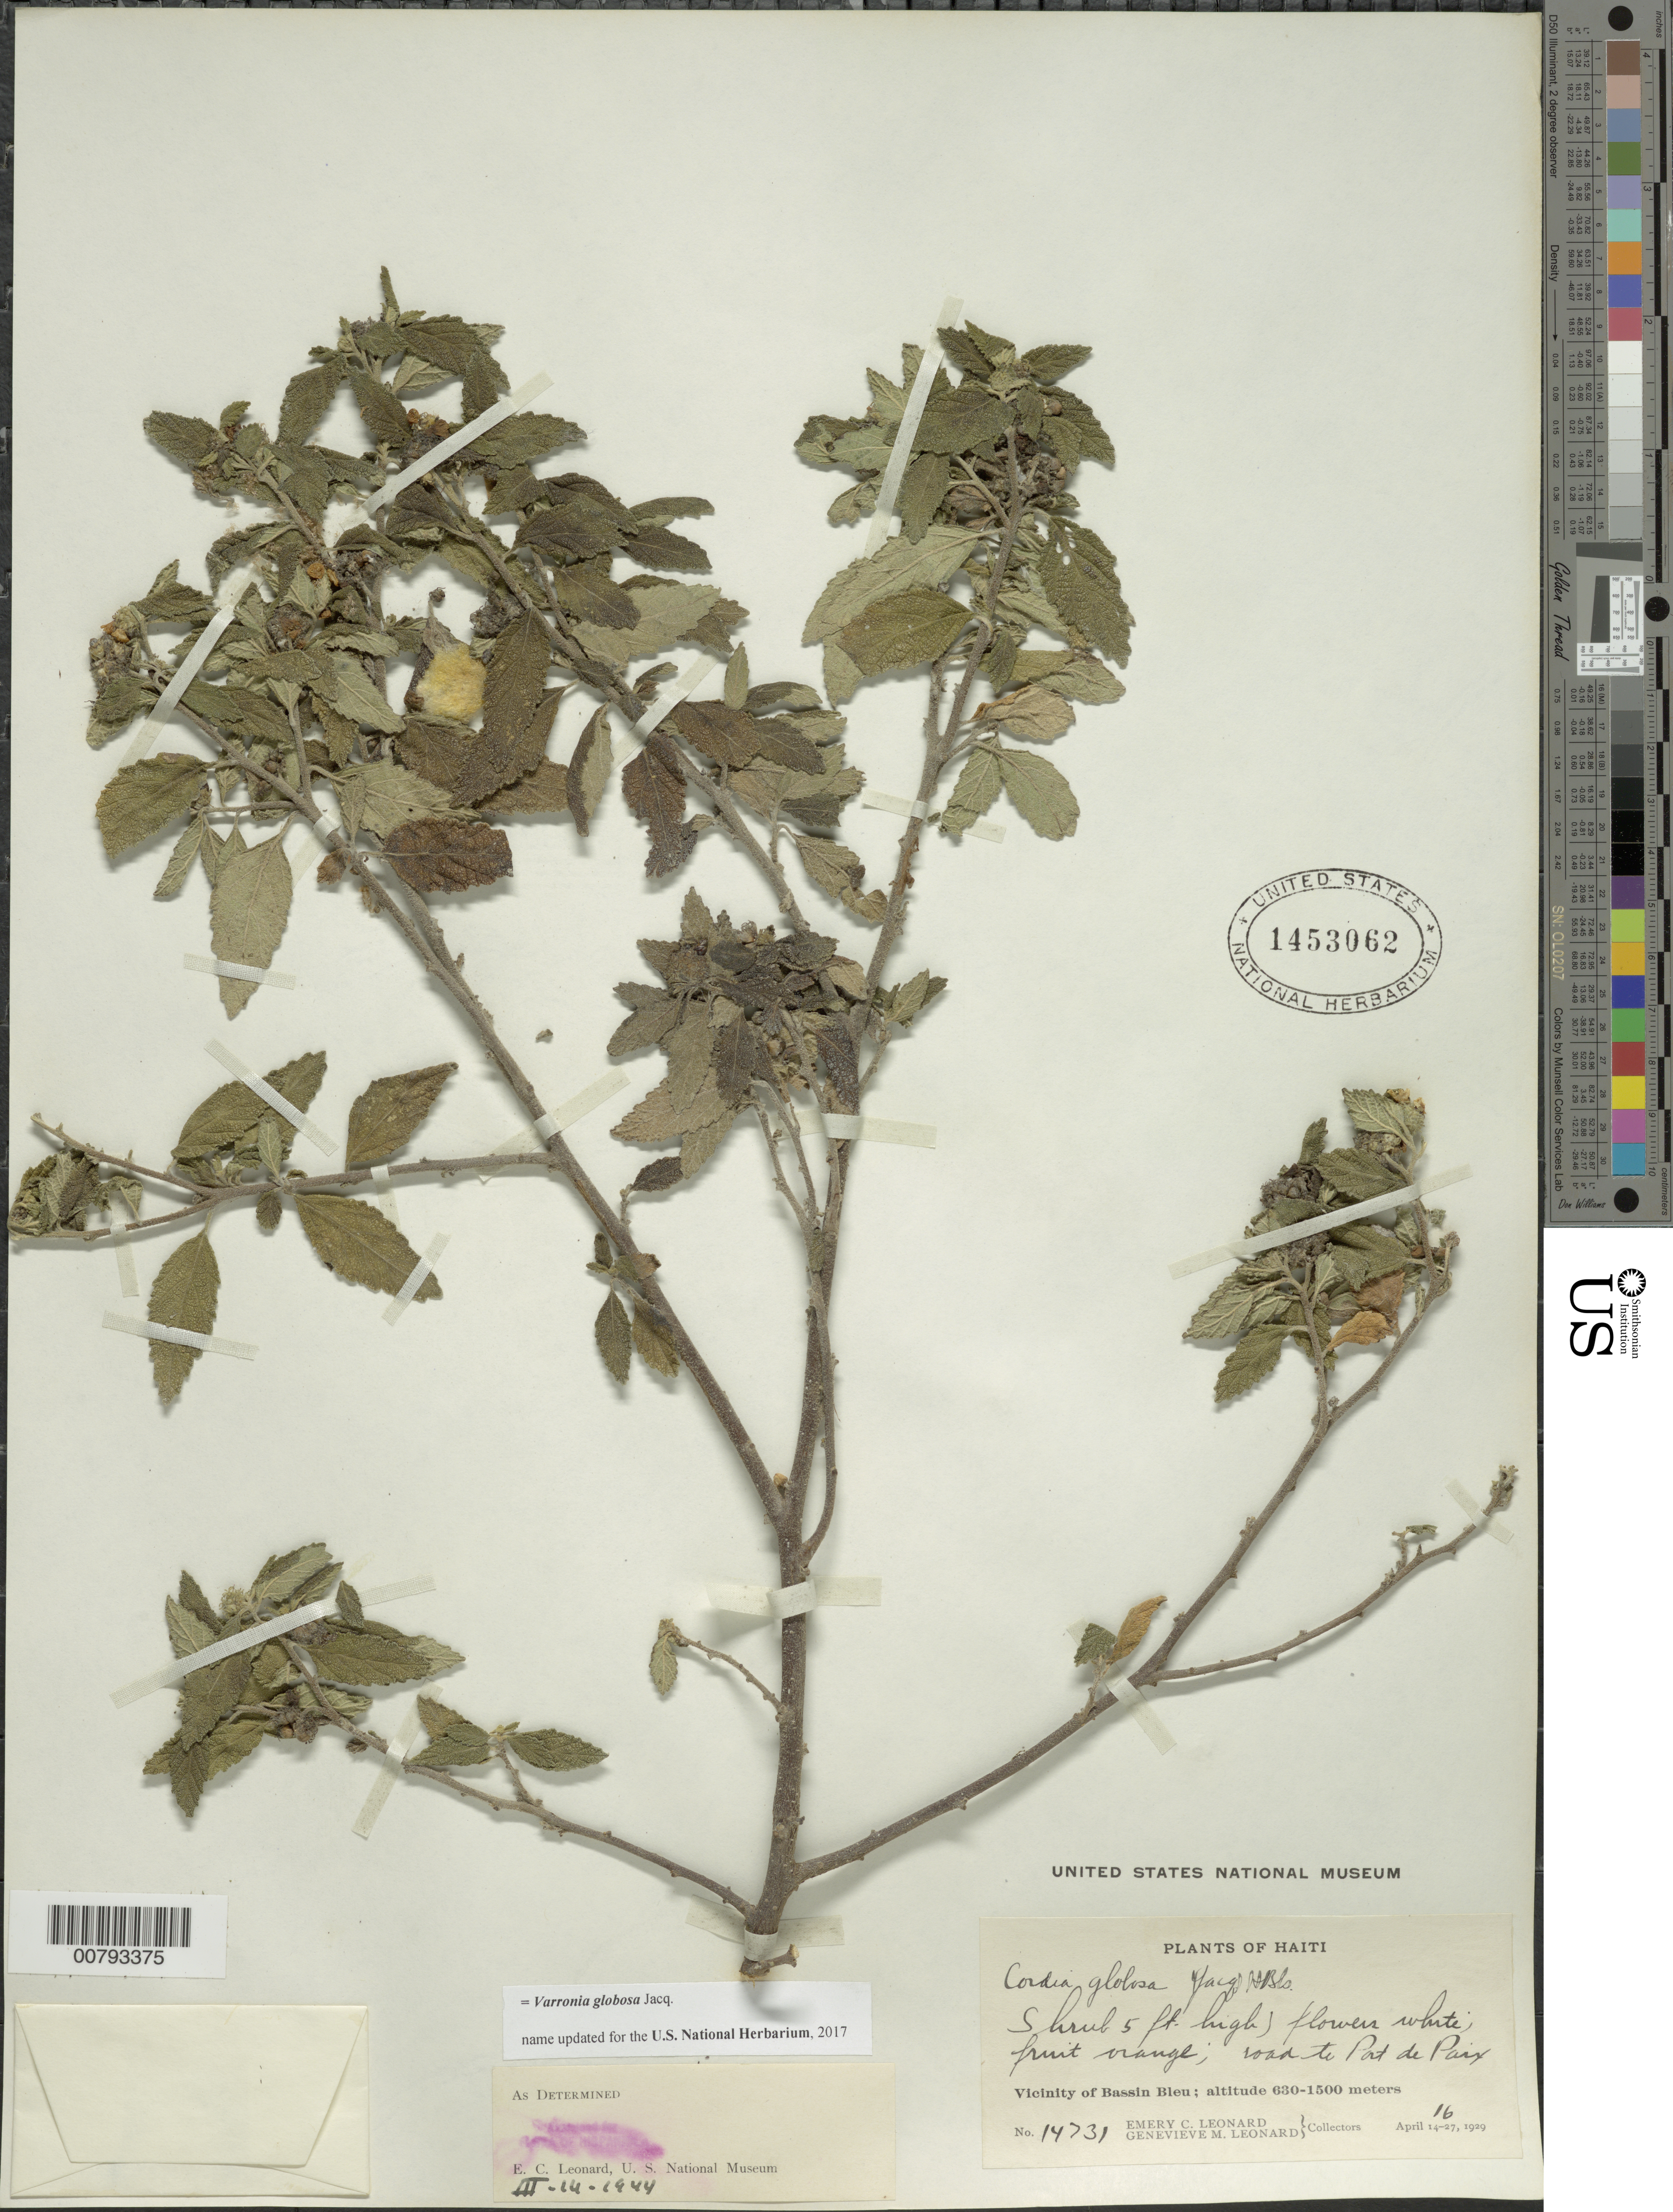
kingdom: Plantae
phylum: Tracheophyta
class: Magnoliopsida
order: Boraginales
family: Cordiaceae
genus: Varronia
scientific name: Varronia globosa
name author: Jacq.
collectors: E. C. Leonard & G. M. Leonard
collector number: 14731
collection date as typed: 16 Apr 1929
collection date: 1929-04-16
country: Haiti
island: Hispaniola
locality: Vicinity of Bassin Bleu, road to Port de Paix.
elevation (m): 630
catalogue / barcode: US 1453062